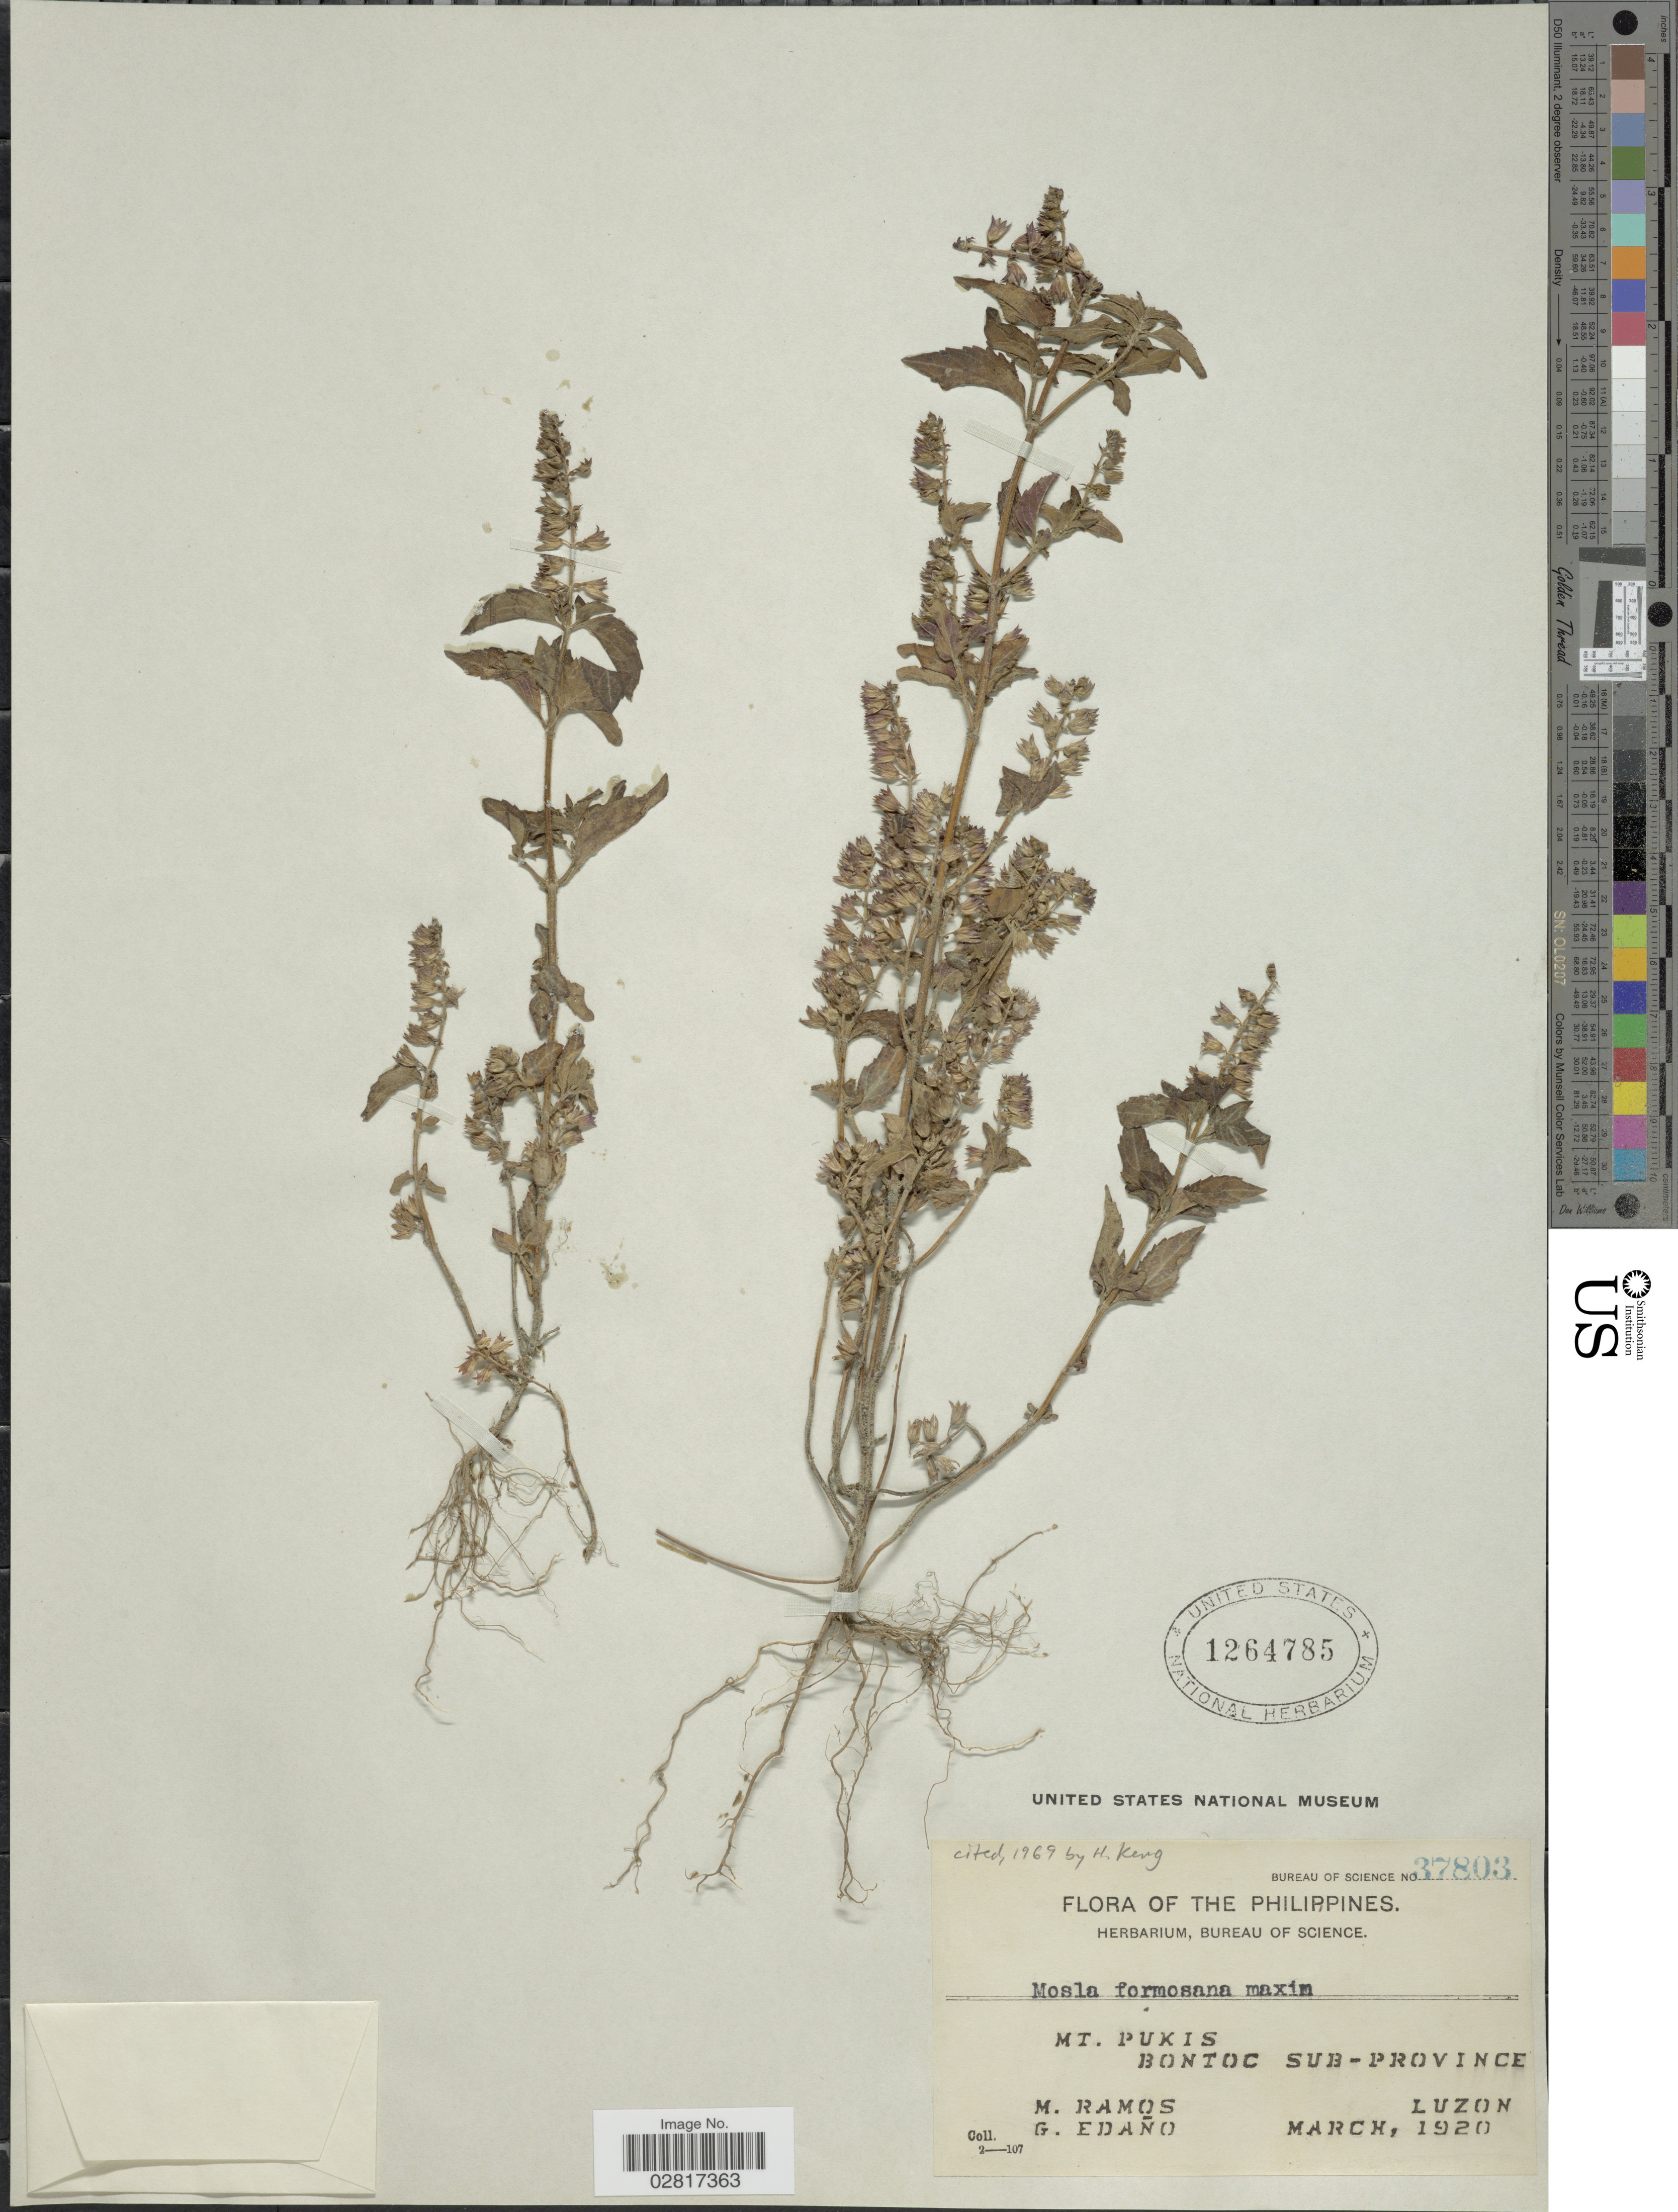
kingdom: Plantae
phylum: Tracheophyta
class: Magnoliopsida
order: Lamiales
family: Lamiaceae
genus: Mosla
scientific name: Mosla formosana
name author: Maxim.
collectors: M. Ramos & G. Edaño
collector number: Bureau of Science 37803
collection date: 1920-03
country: Philippines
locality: Mt. Pukis. Bontoc Sub-Province. Luzon.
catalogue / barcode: US 1264785